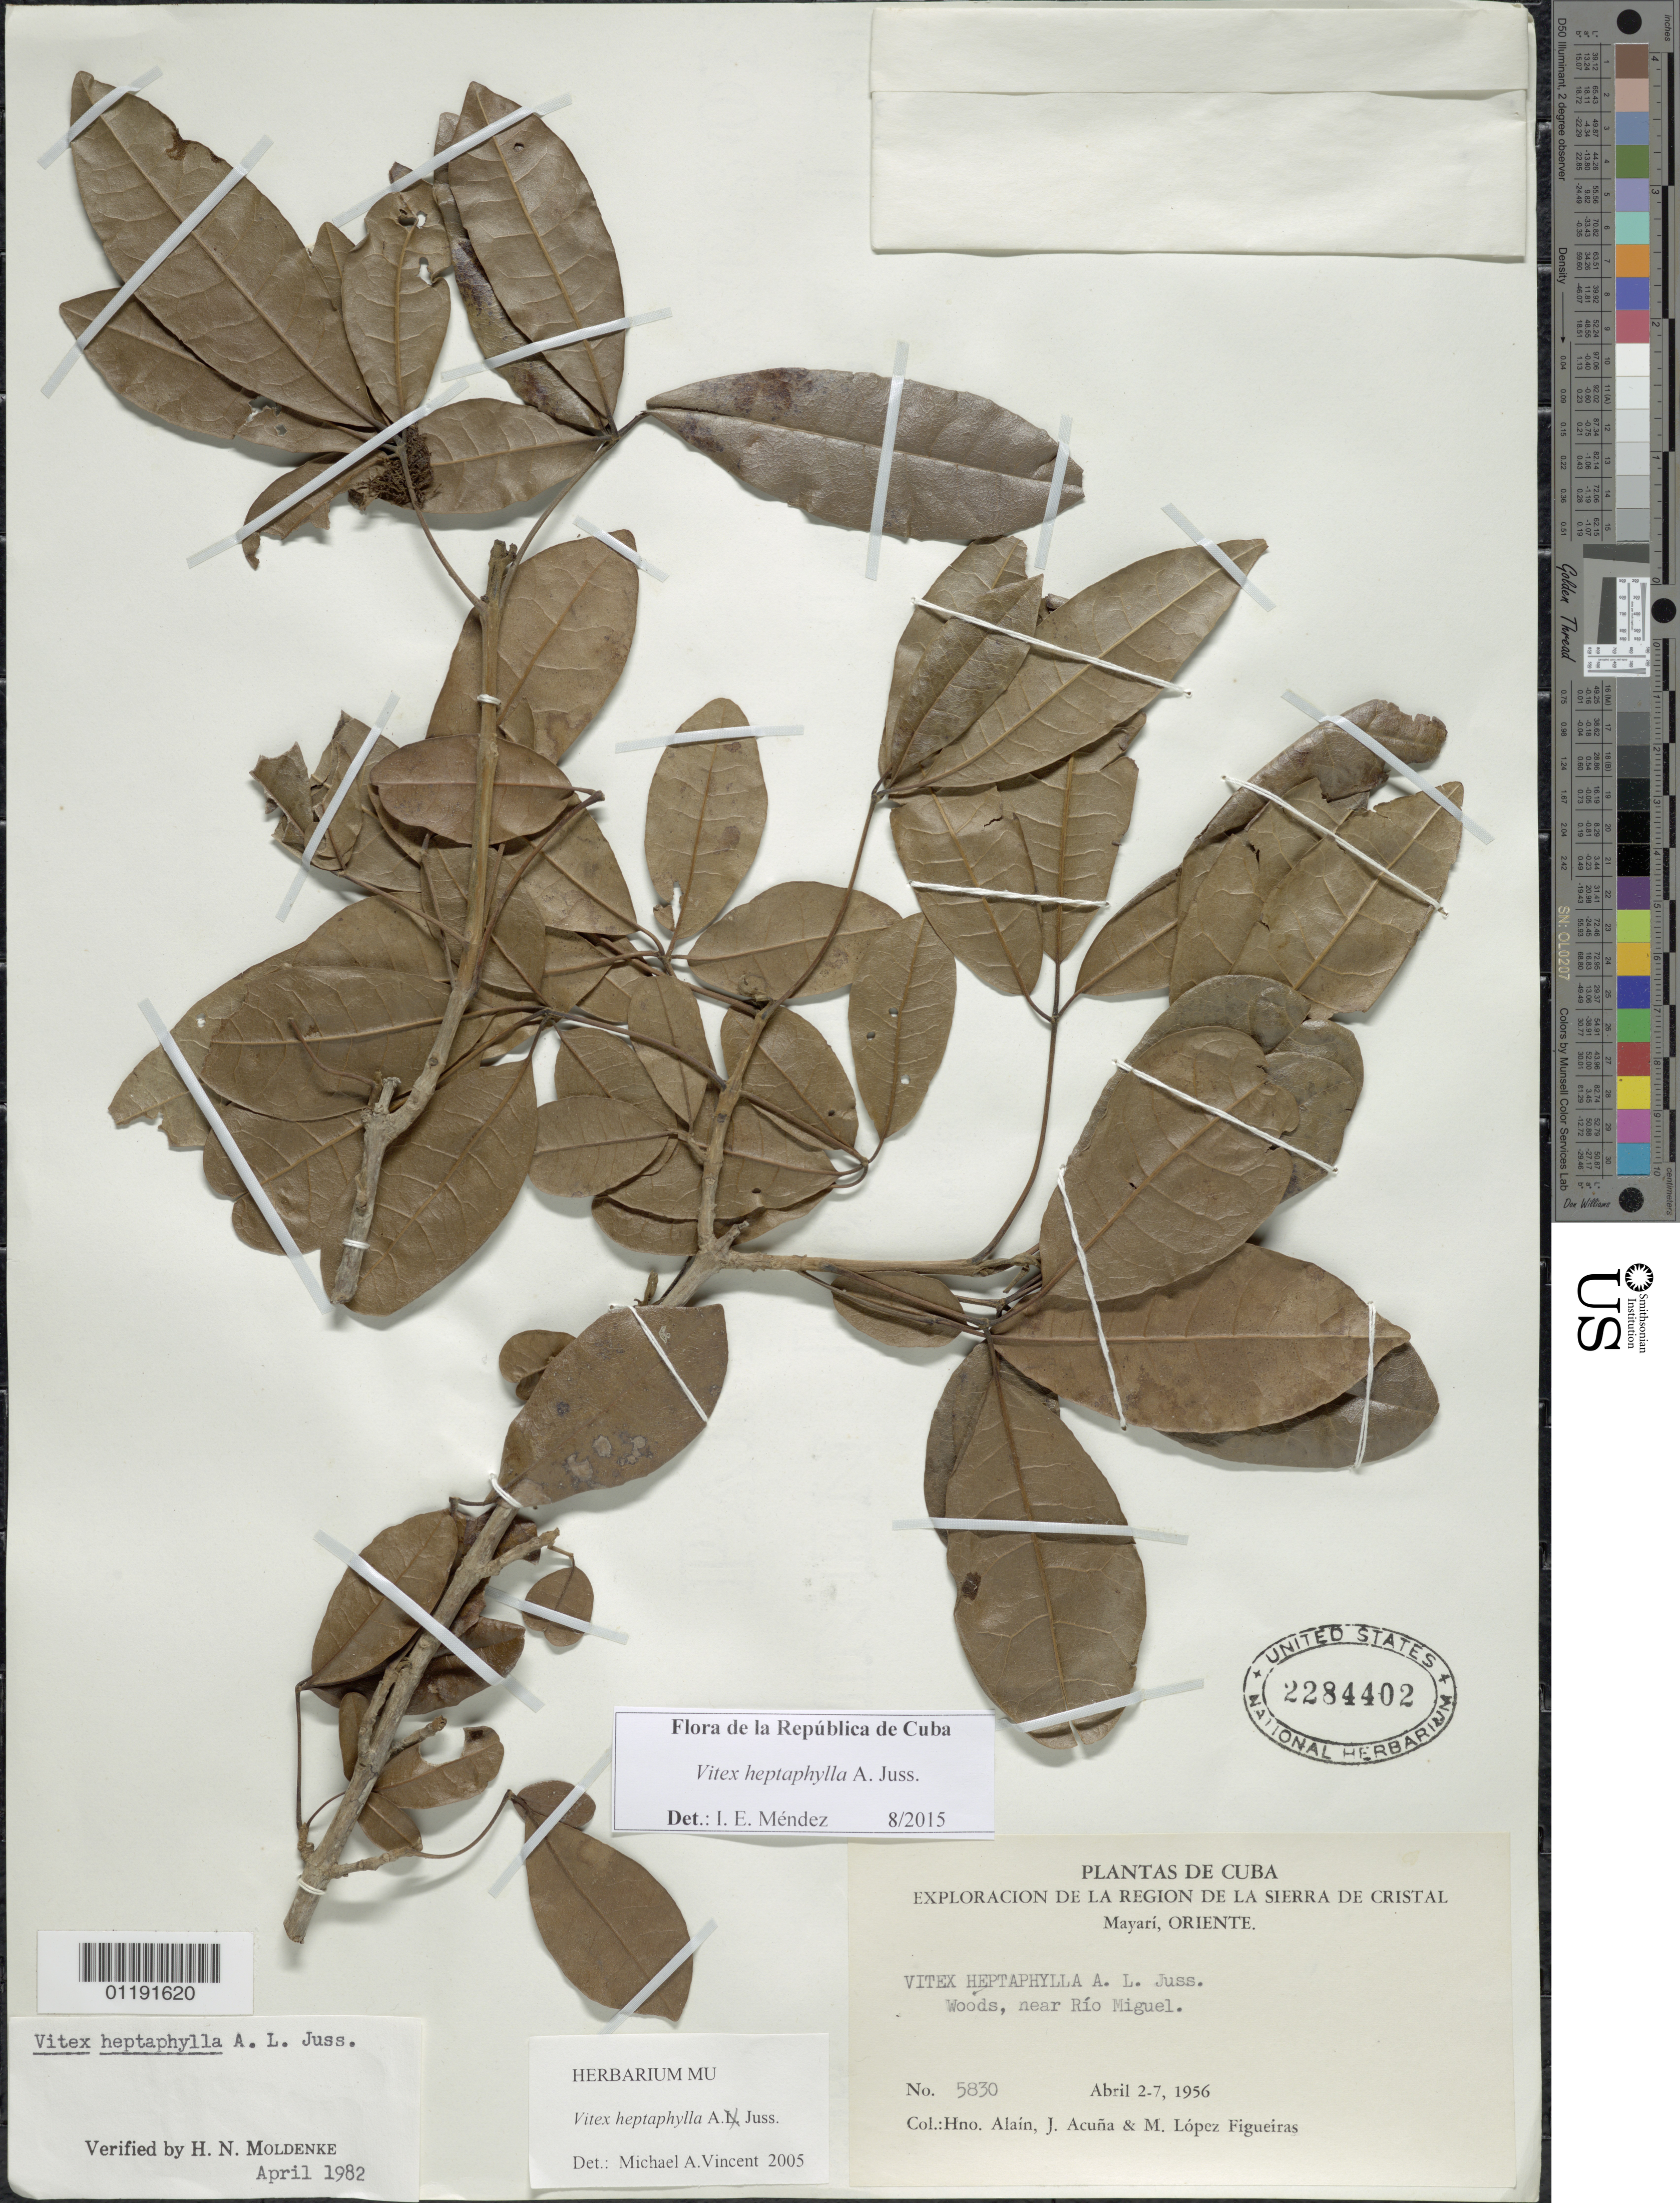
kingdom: Plantae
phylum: Tracheophyta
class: Magnoliopsida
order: Lamiales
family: Lamiaceae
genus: Vitex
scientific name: Vitex heptaphylla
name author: A. Juss.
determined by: Méndez, I. E.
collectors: A. H. Liogier, J. Acuña & M. López Figueiras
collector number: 5830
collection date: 1956-04-02/1956-04-07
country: Cuba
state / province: Holguín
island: Cuba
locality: Mayari, Sierra de Cristal region, near Rio Miguel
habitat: Woods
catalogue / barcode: US 2284402